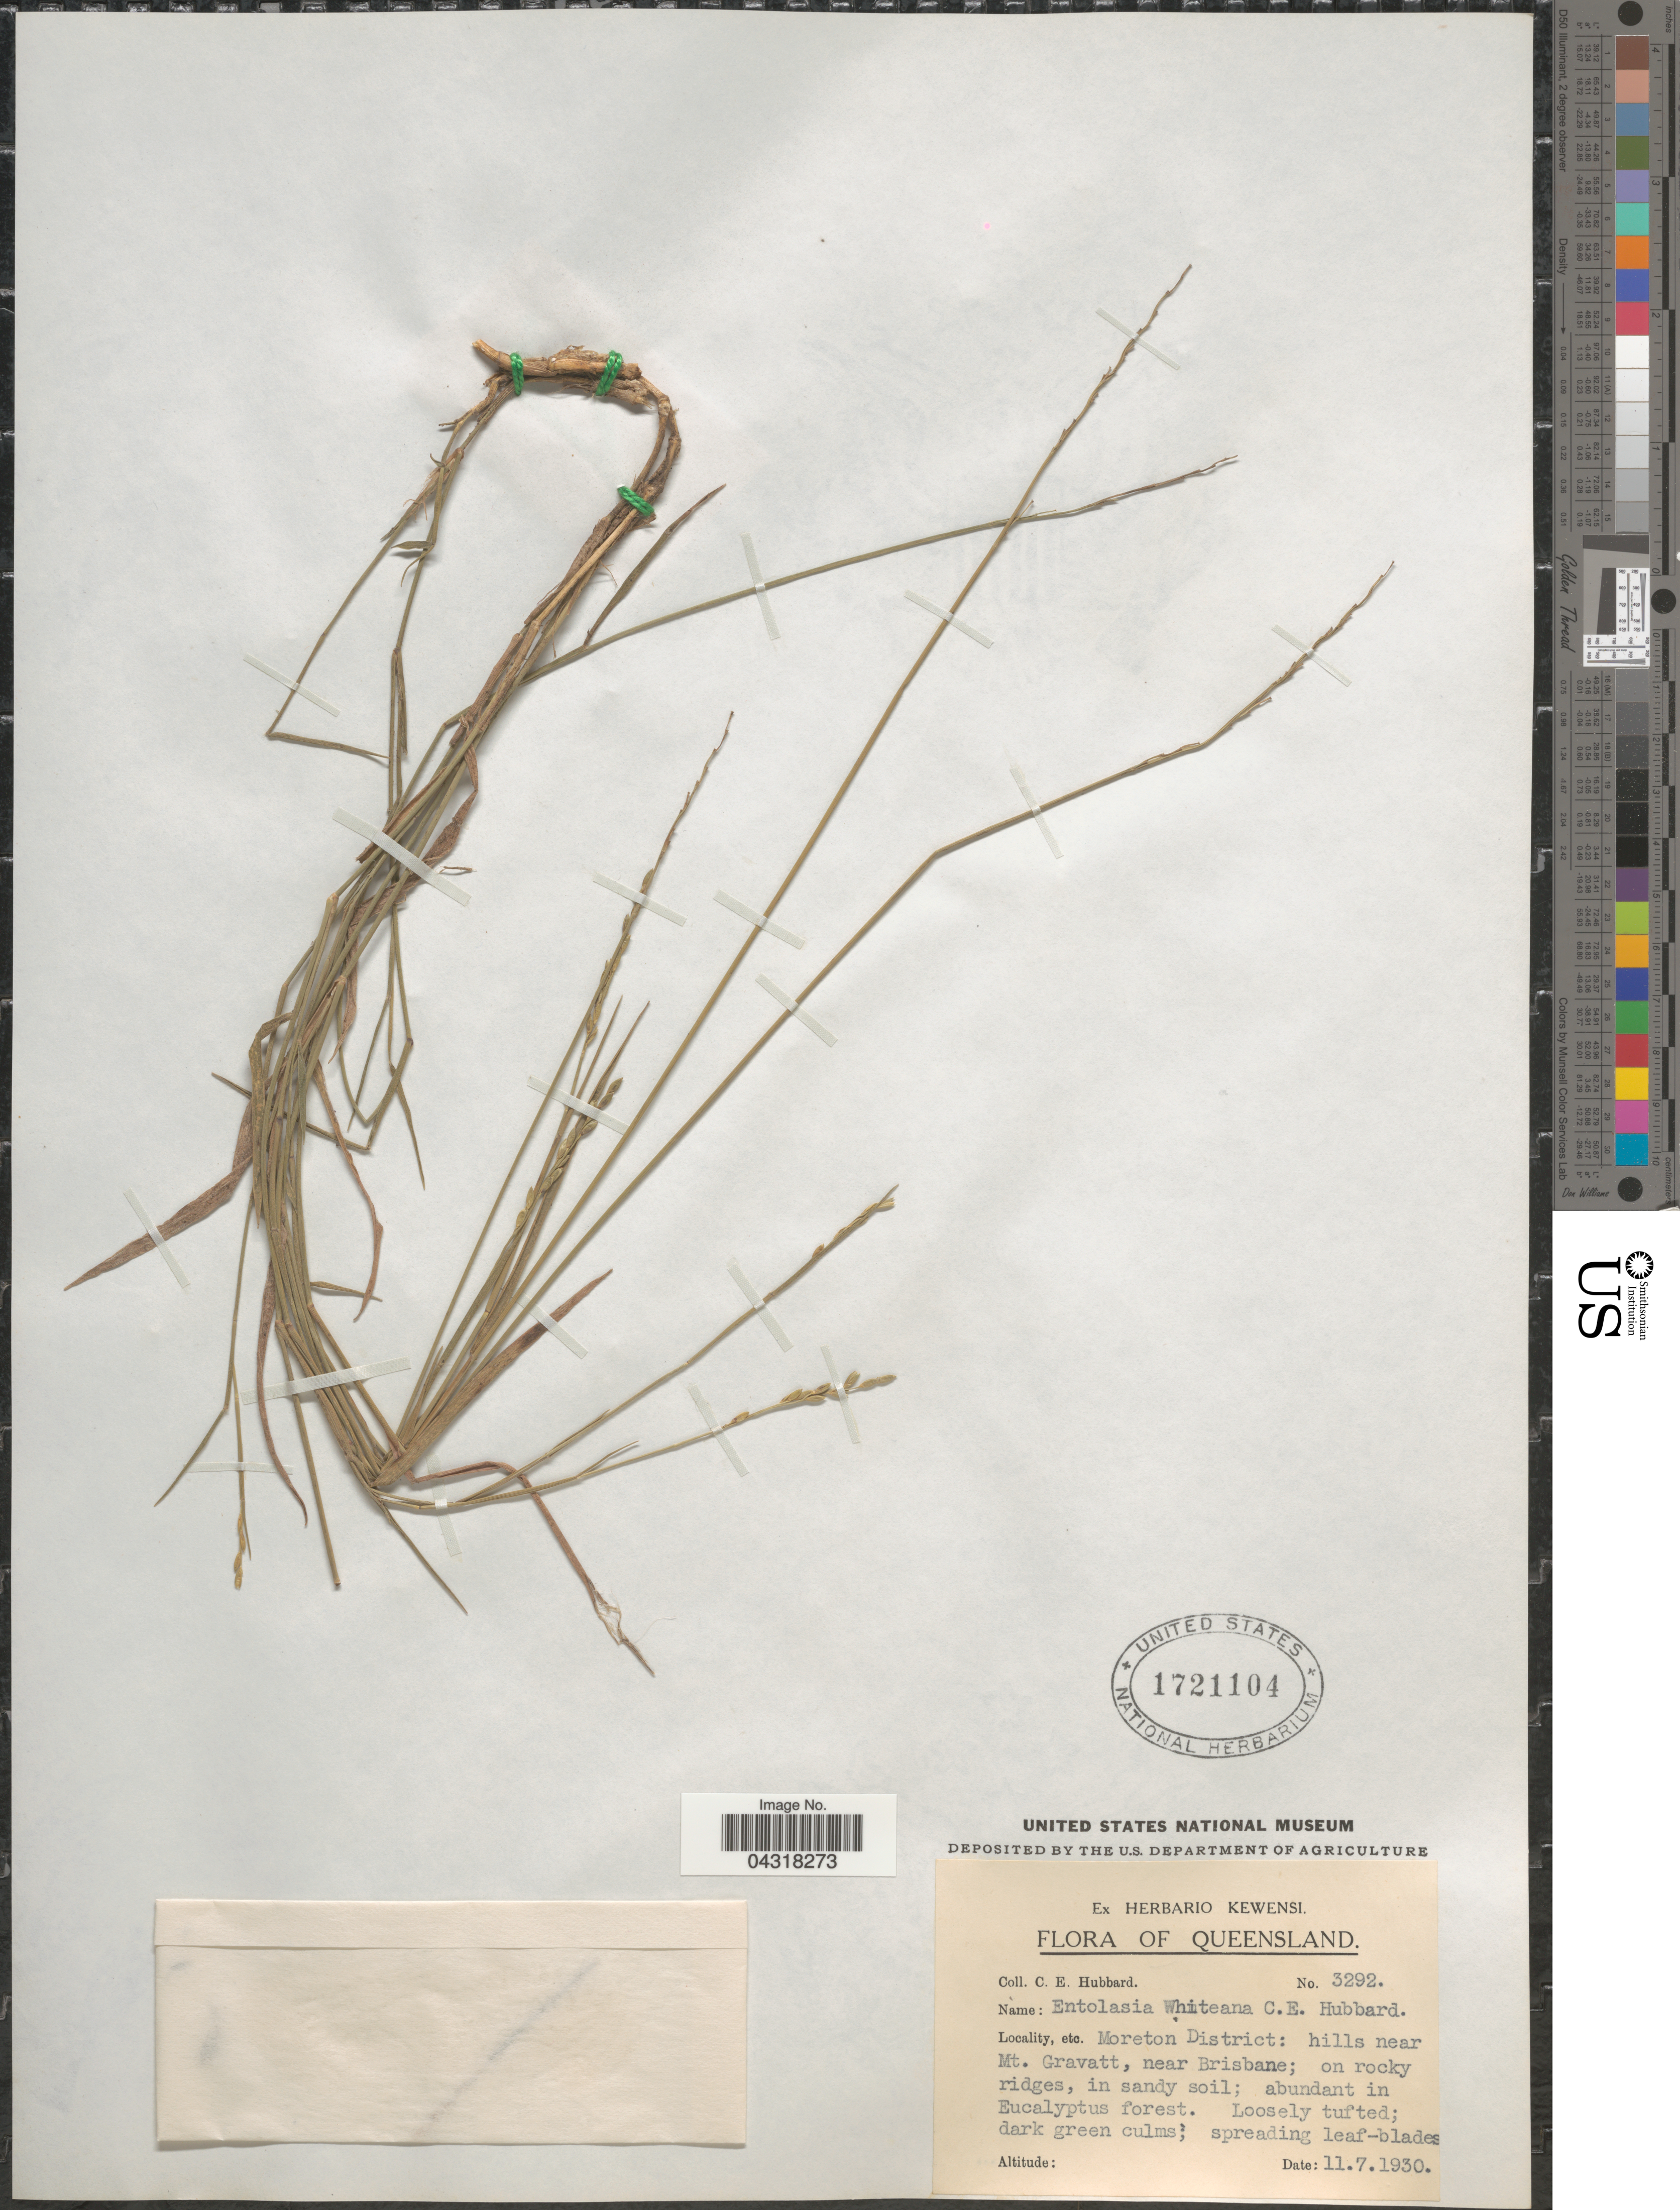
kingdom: Plantae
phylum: Tracheophyta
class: Liliopsida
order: Poales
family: Poaceae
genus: Entolasia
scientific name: Entolasia whiteana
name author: C.E. Hubb.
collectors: C. E. Hubbard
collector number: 3292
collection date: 1930-07-11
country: Australia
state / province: Queensland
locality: Moreton District: hills near Mt. Gravatt, near Brisbane.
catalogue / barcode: US 1721104